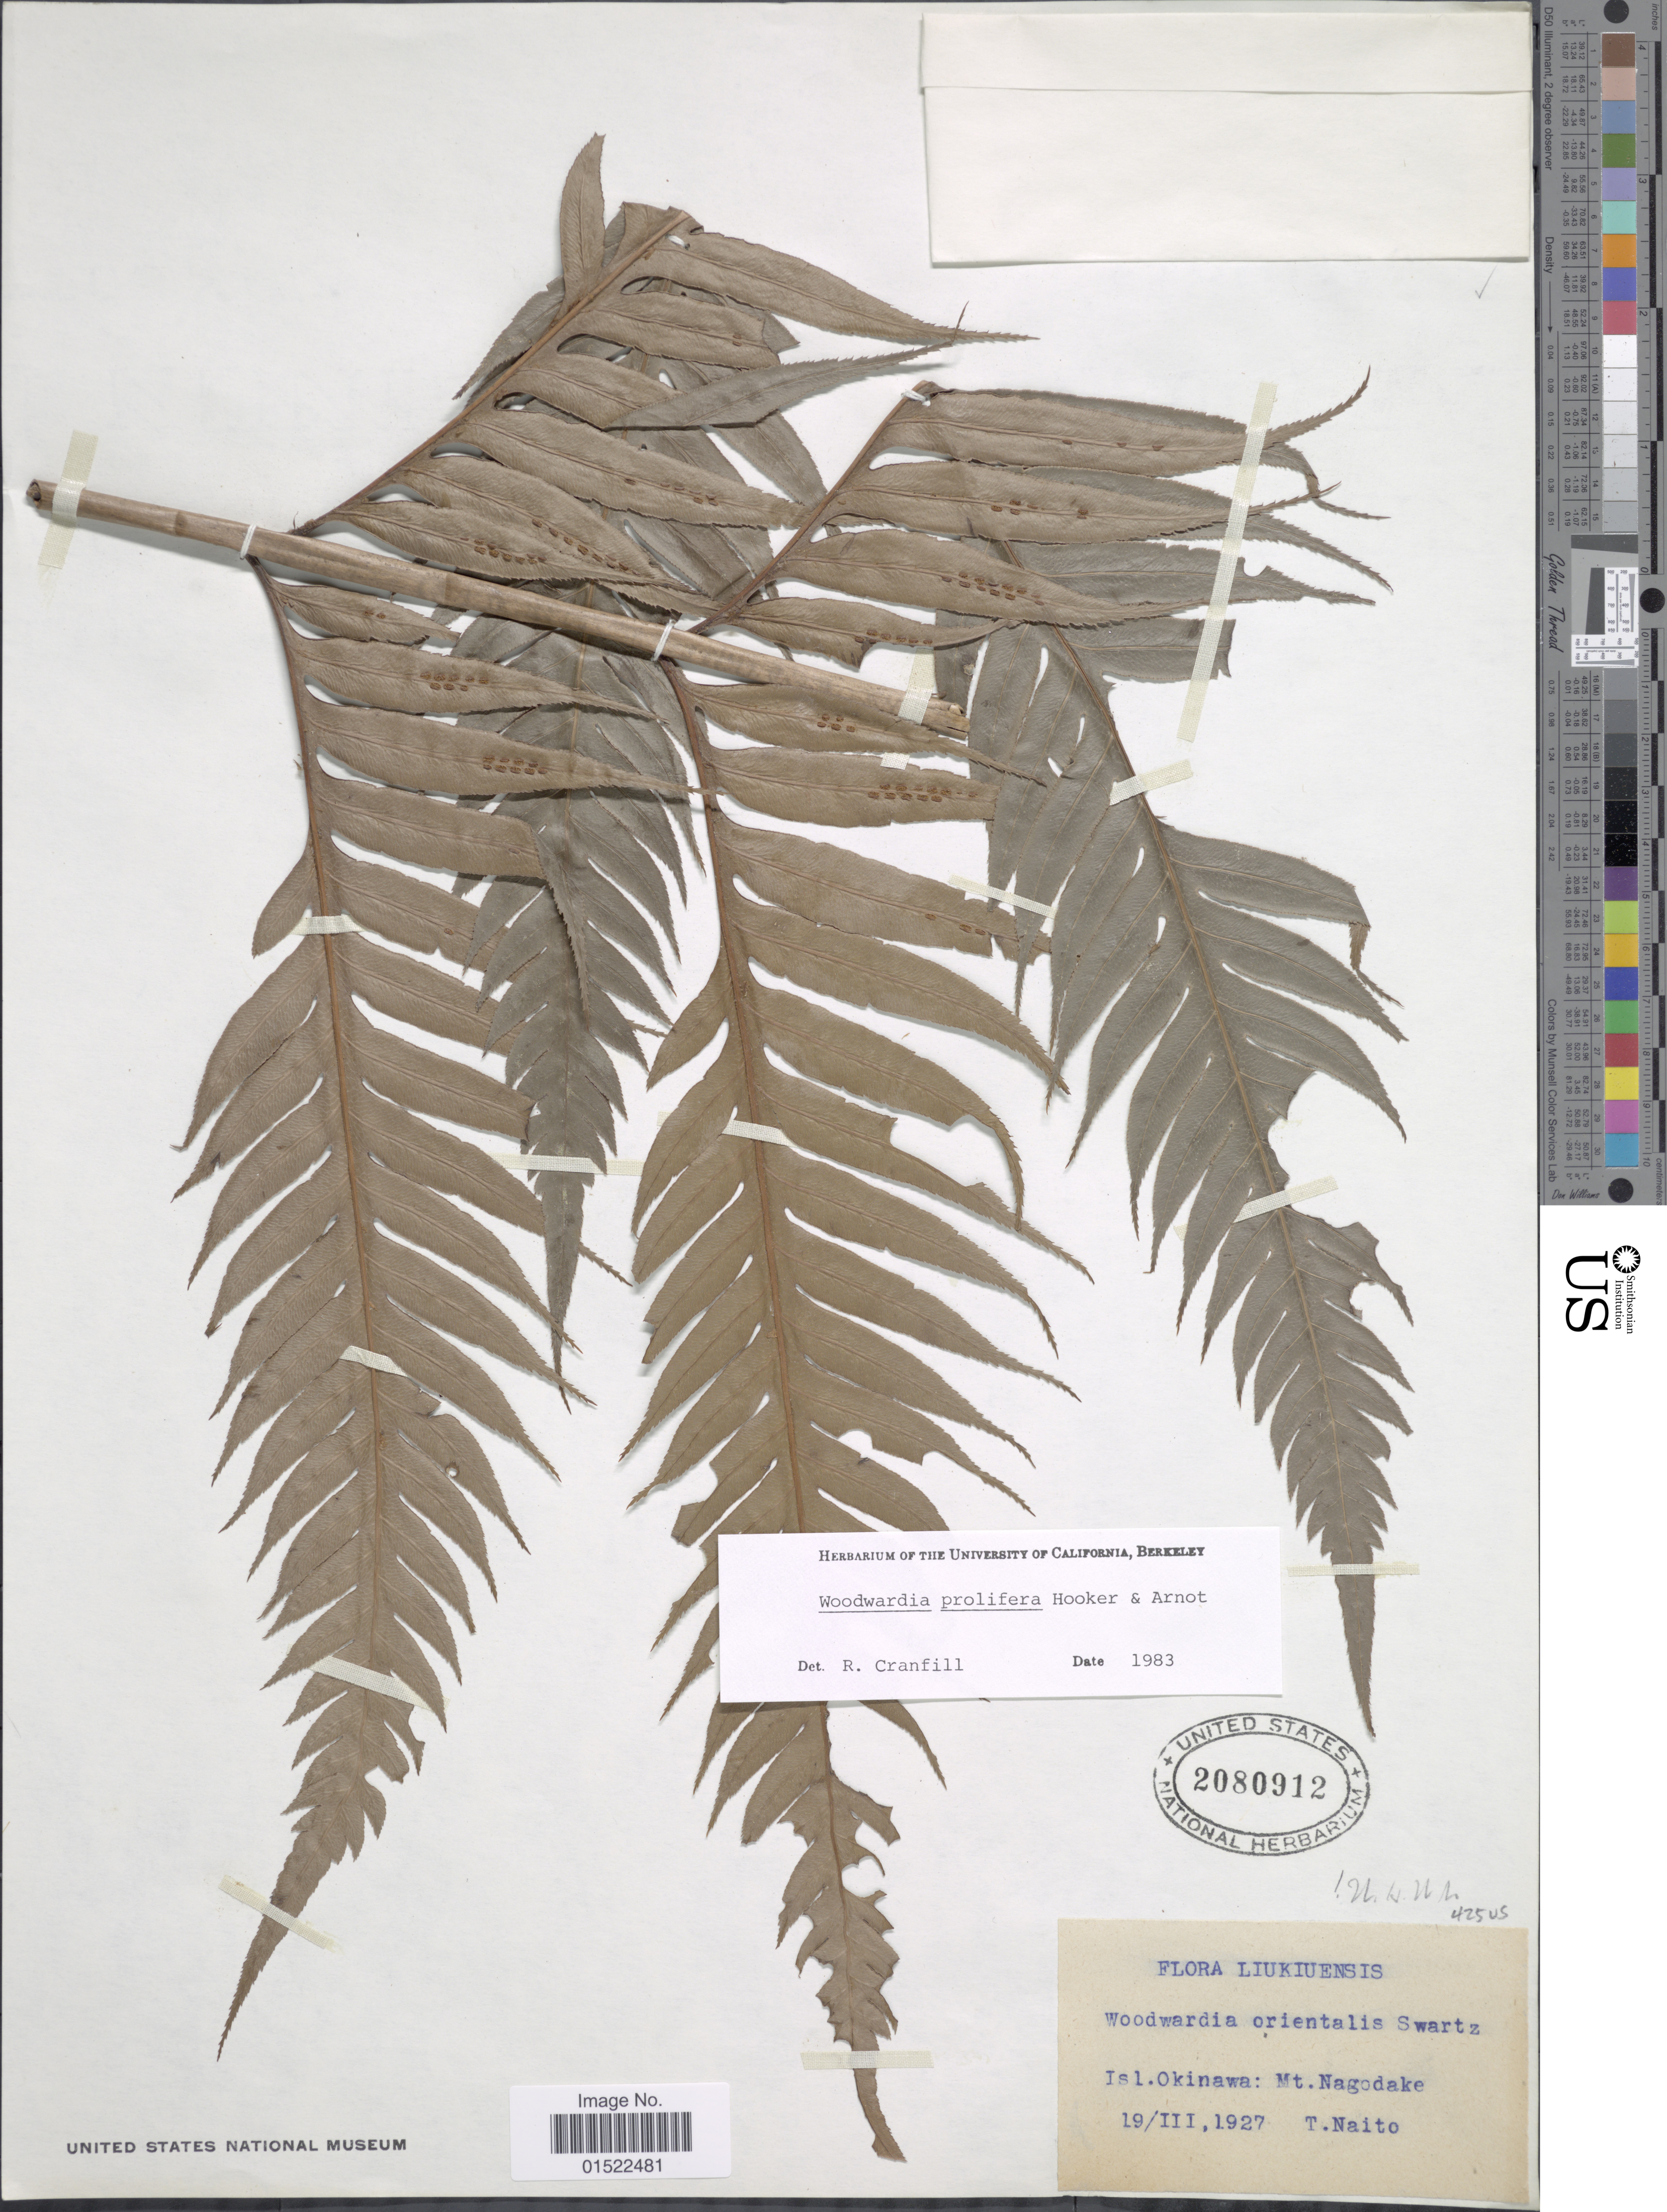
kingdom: Plantae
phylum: Tracheophyta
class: Polypodiopsida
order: Polypodiales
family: Blechnaceae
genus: Woodwardia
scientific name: Woodwardia prolifera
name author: Hook. & Arn.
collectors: T. Naito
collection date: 1927-03-19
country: Japan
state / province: Okinawa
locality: Mt. Nagodake, Liukuiensis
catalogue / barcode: US 2080912